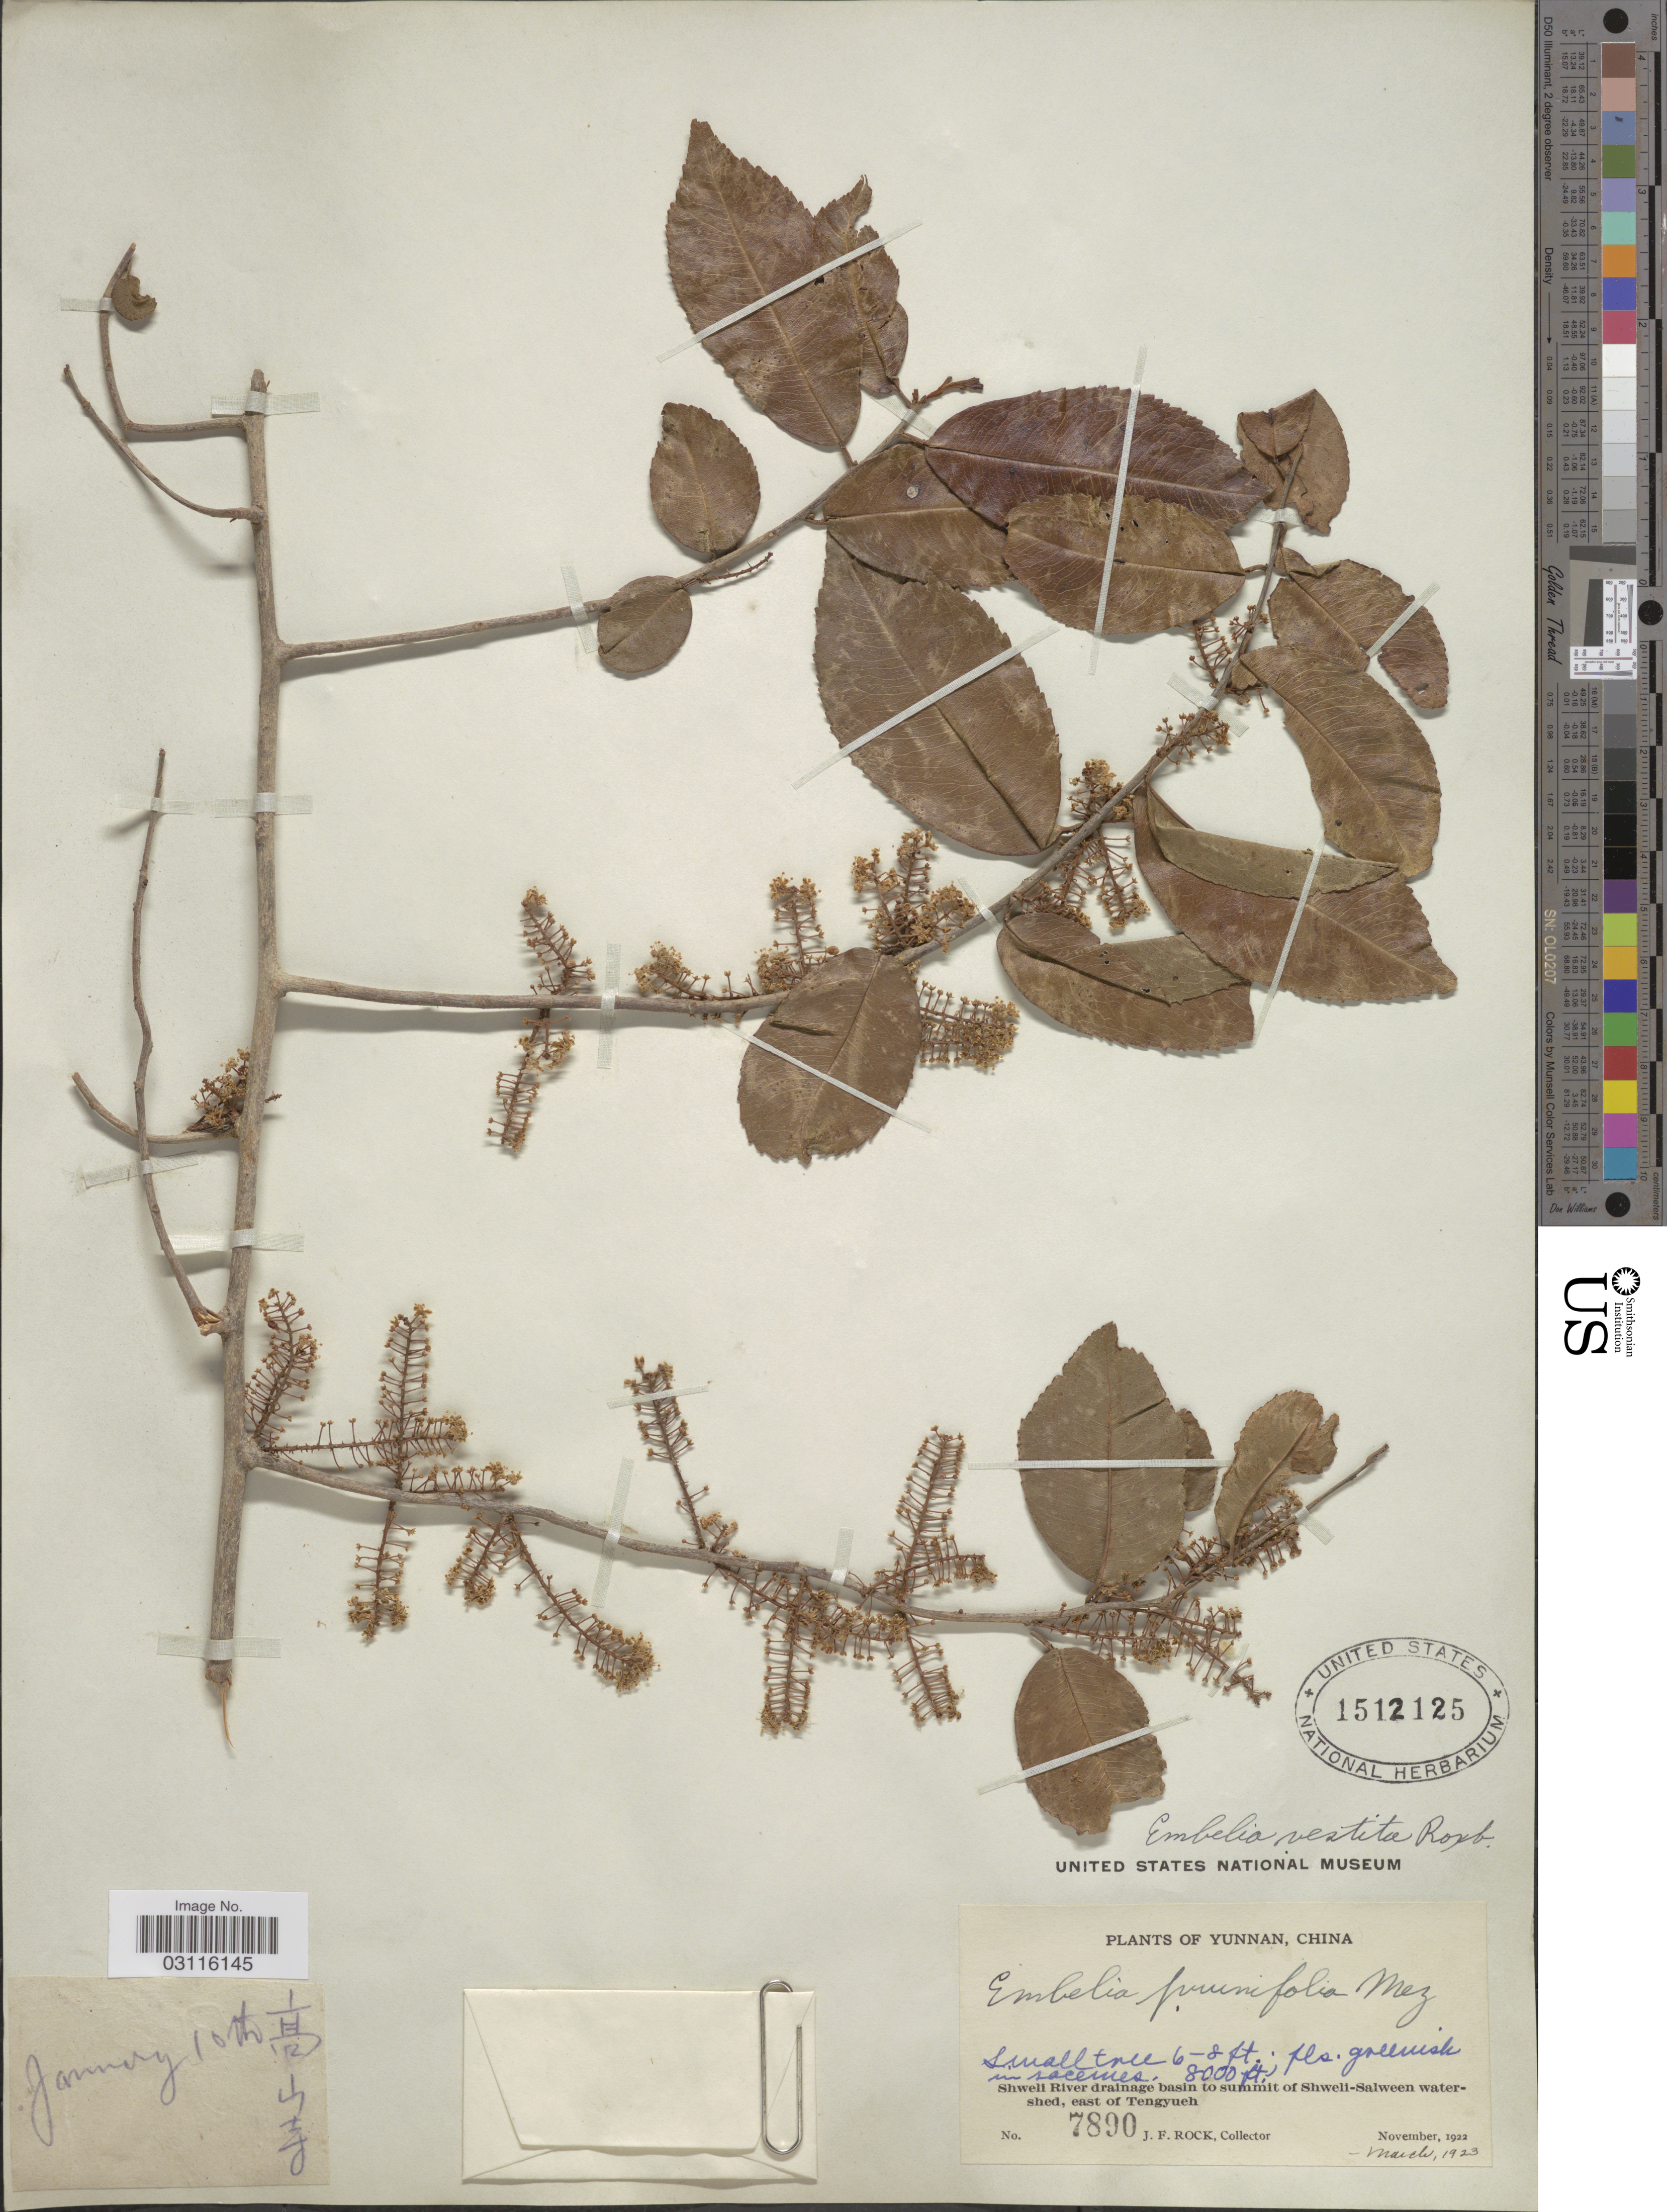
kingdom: Plantae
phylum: Tracheophyta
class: Magnoliopsida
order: Ericales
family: Primulaceae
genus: Embelia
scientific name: Embelia vestita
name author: Roxb.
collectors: J. Rock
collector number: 7890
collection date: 1922-11/1923-03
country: China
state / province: Yunnan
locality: Shweli River drainage basin to summit of Shweli-Salween watershed, east of Tengyueh.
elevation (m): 2438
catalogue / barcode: US 1512125